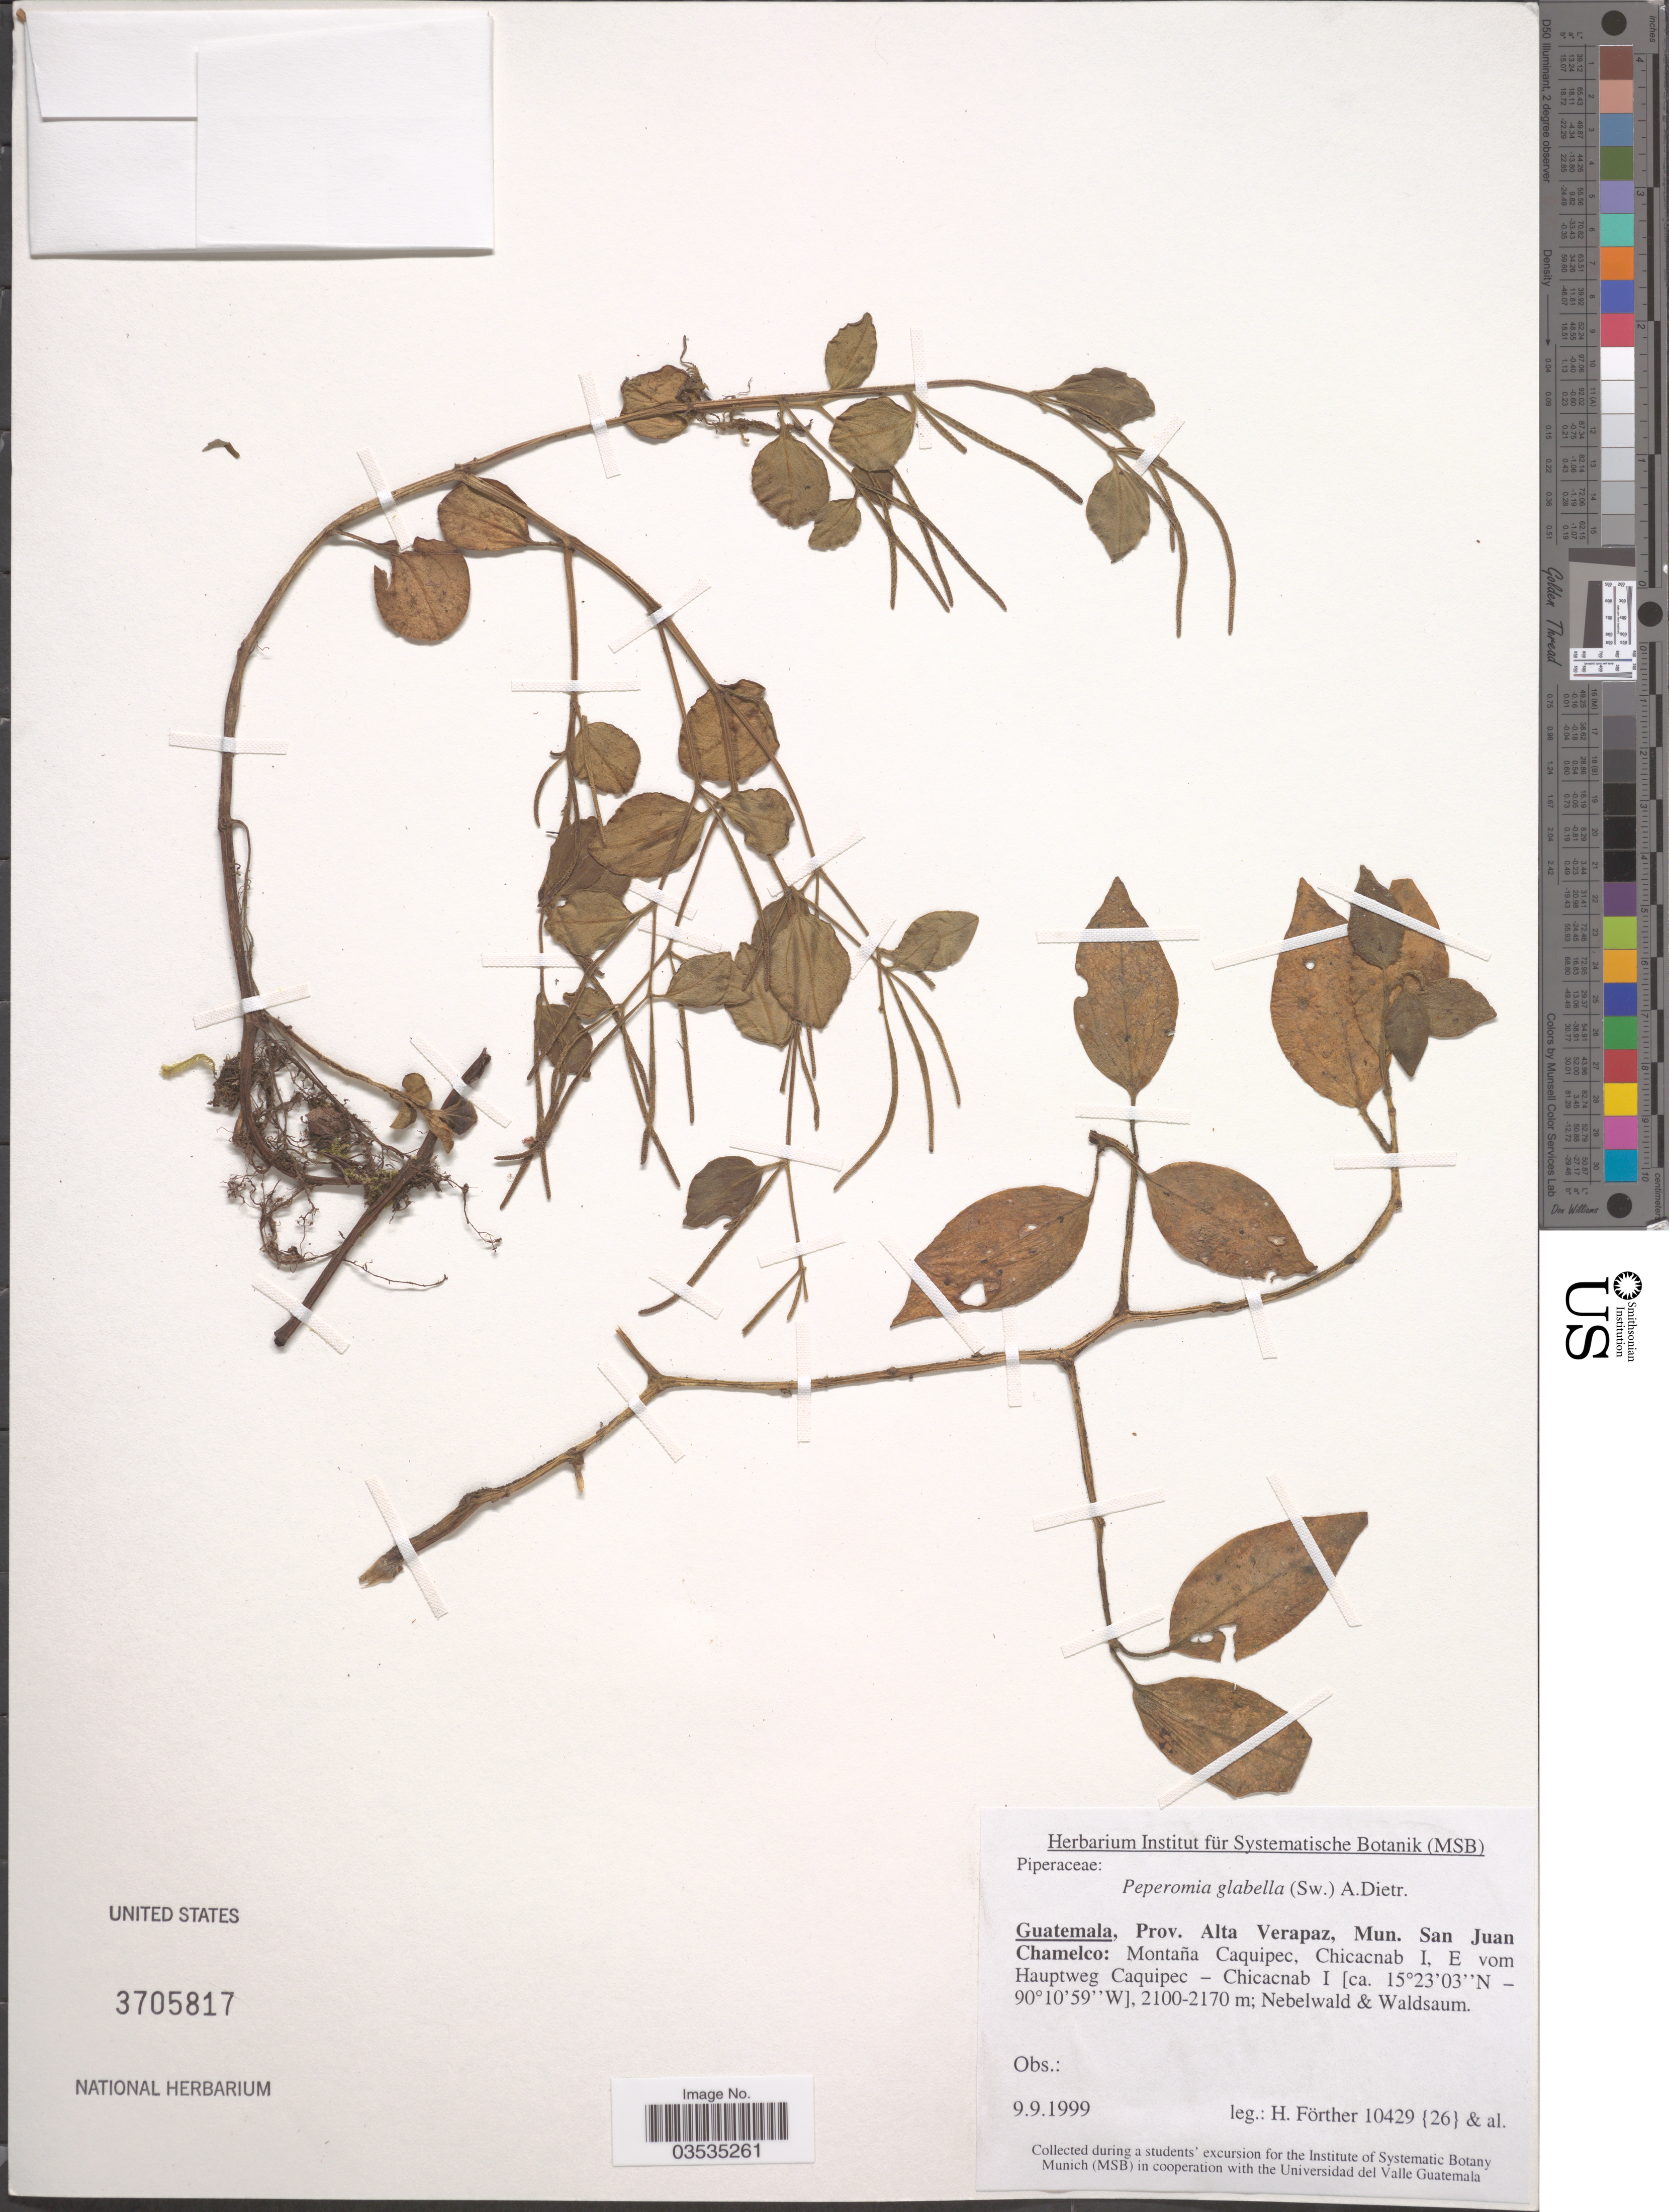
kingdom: Plantae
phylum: Tracheophyta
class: Magnoliopsida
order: Piperales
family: Piperaceae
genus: Peperomia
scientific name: Peperomia subblanda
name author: C. DC.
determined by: Jiménez, José Estaban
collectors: H. Förther & et al.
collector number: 10429{26}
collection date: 1999-09-09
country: Guatemala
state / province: Alta Verapaz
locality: Prov. Alta Verapaz, Mun. San Juan Chamelco: Montaña Caquipec, Chicacnab I, E vom Hauptweg Caquipec - Chicacnab I; E vom Hauptweg Caquipec - Chicacnab I. Nebelwald & Waldsaum.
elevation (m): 2100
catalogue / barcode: US 3705817